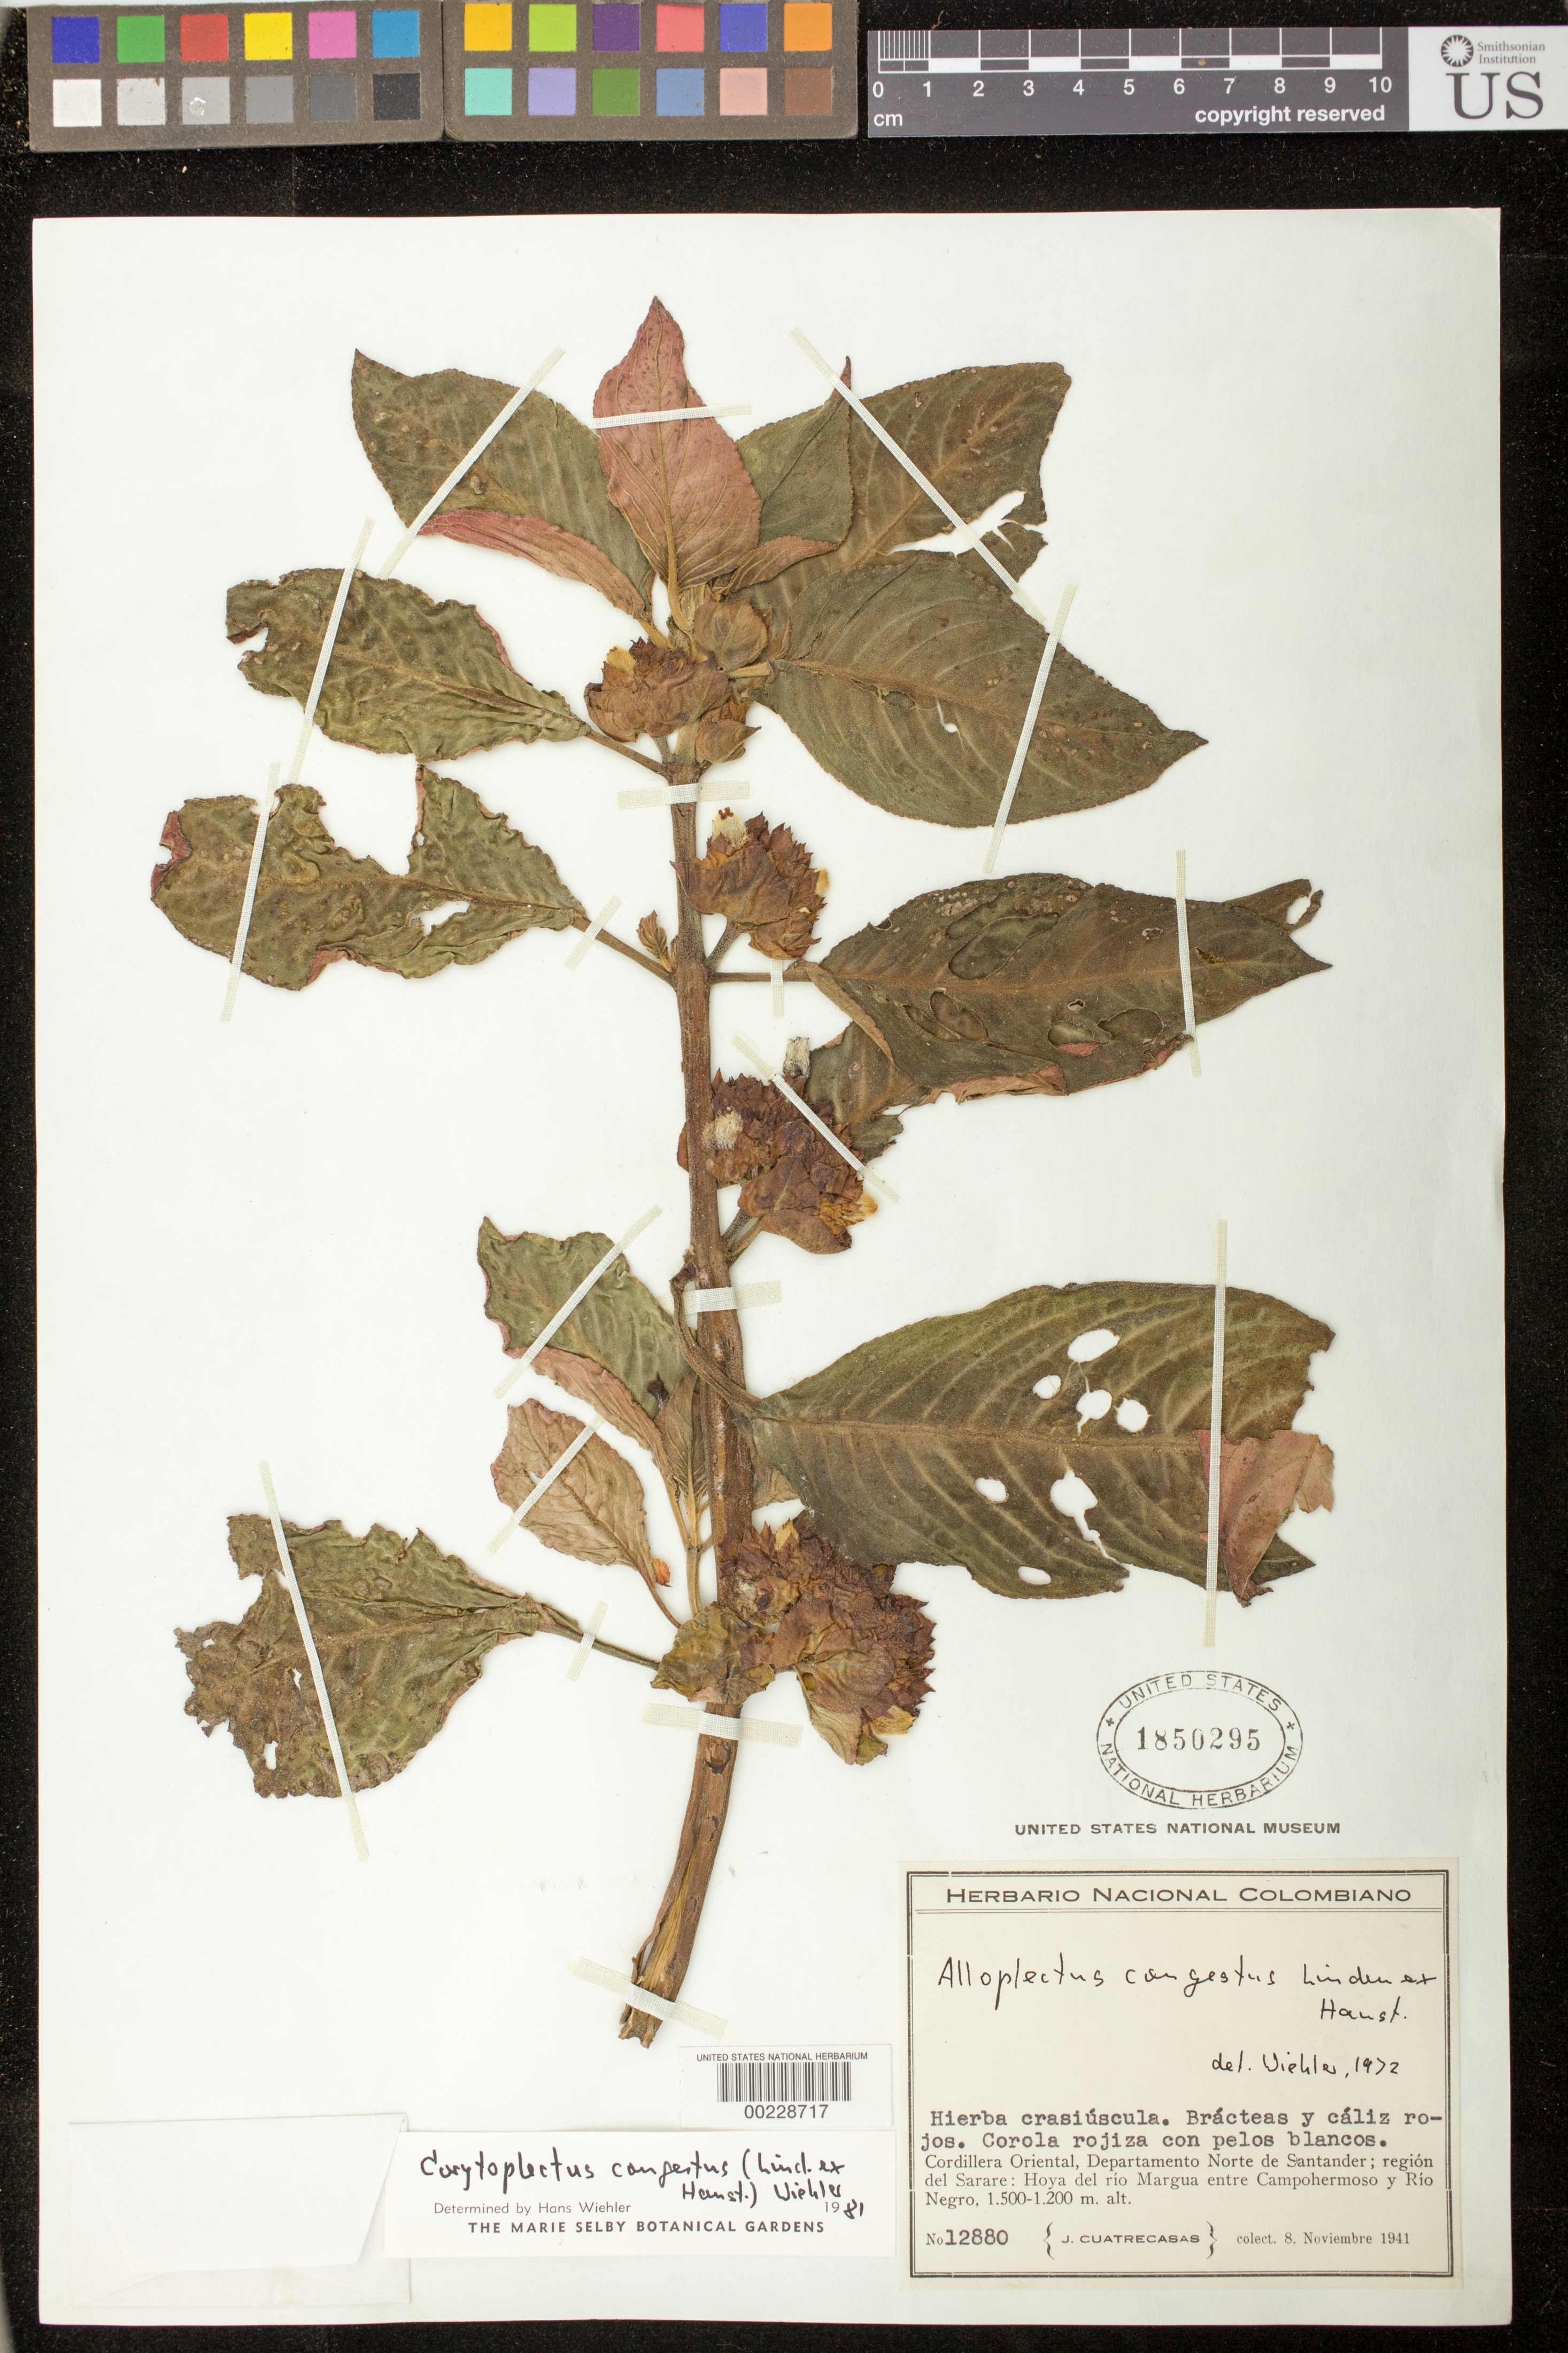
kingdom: Plantae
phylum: Tracheophyta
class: Magnoliopsida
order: Lamiales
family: Gesneriaceae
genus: Corytoplectus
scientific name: Corytoplectus congestus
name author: (Linden ex Hanst.) Wiehler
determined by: Skog, Laurence E.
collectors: J. Cuatrecasas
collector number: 12880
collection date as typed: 08 Nov 1941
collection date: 1941-11-08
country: Colombia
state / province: Norte de Santander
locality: Cordillera Oriental; región del Sarare, hoya del río Margua entre Campohermoso and Río Negro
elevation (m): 1200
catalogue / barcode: US 1850295